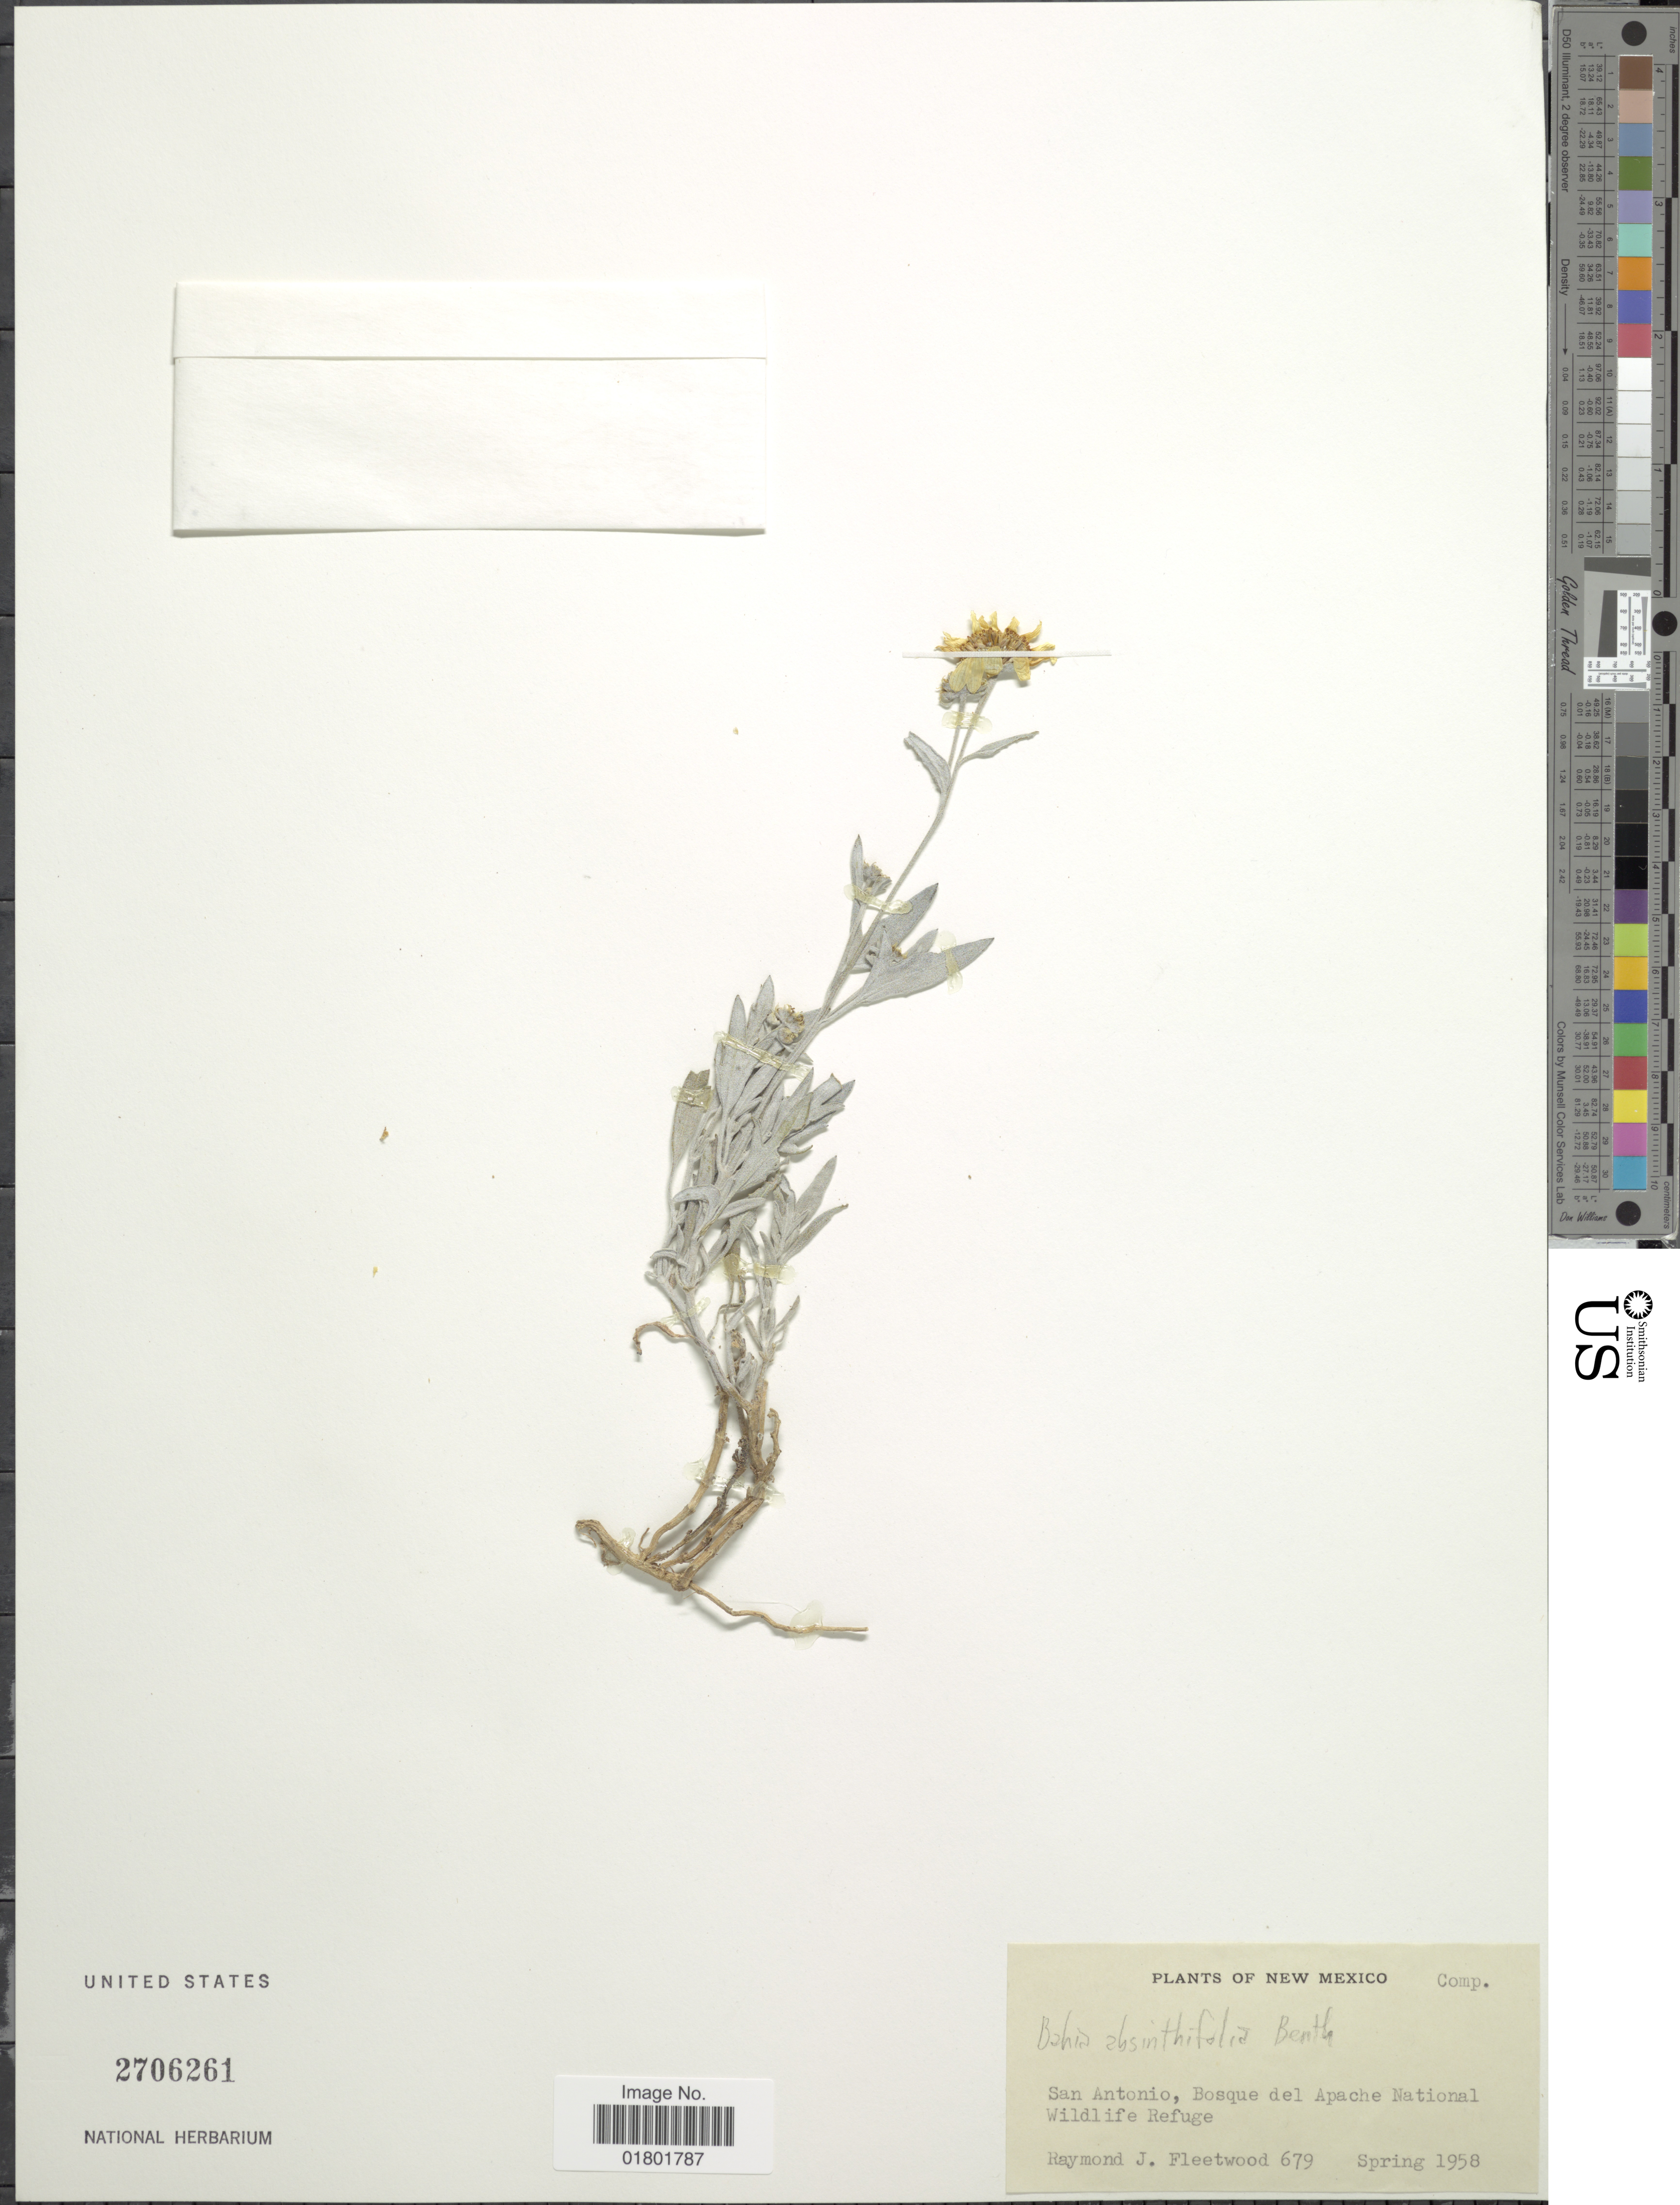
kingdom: Plantae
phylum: Tracheophyta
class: Magnoliopsida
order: Asterales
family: Asteraceae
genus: Bahia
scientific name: Bahia absinthifolia var. dealbata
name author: A. Gray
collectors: R. J. Fleetwood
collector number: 679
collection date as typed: Spring 1958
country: United States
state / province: New Mexico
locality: San Antonio, Bosque del Apache National Wildlife Refuge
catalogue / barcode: US 2706261